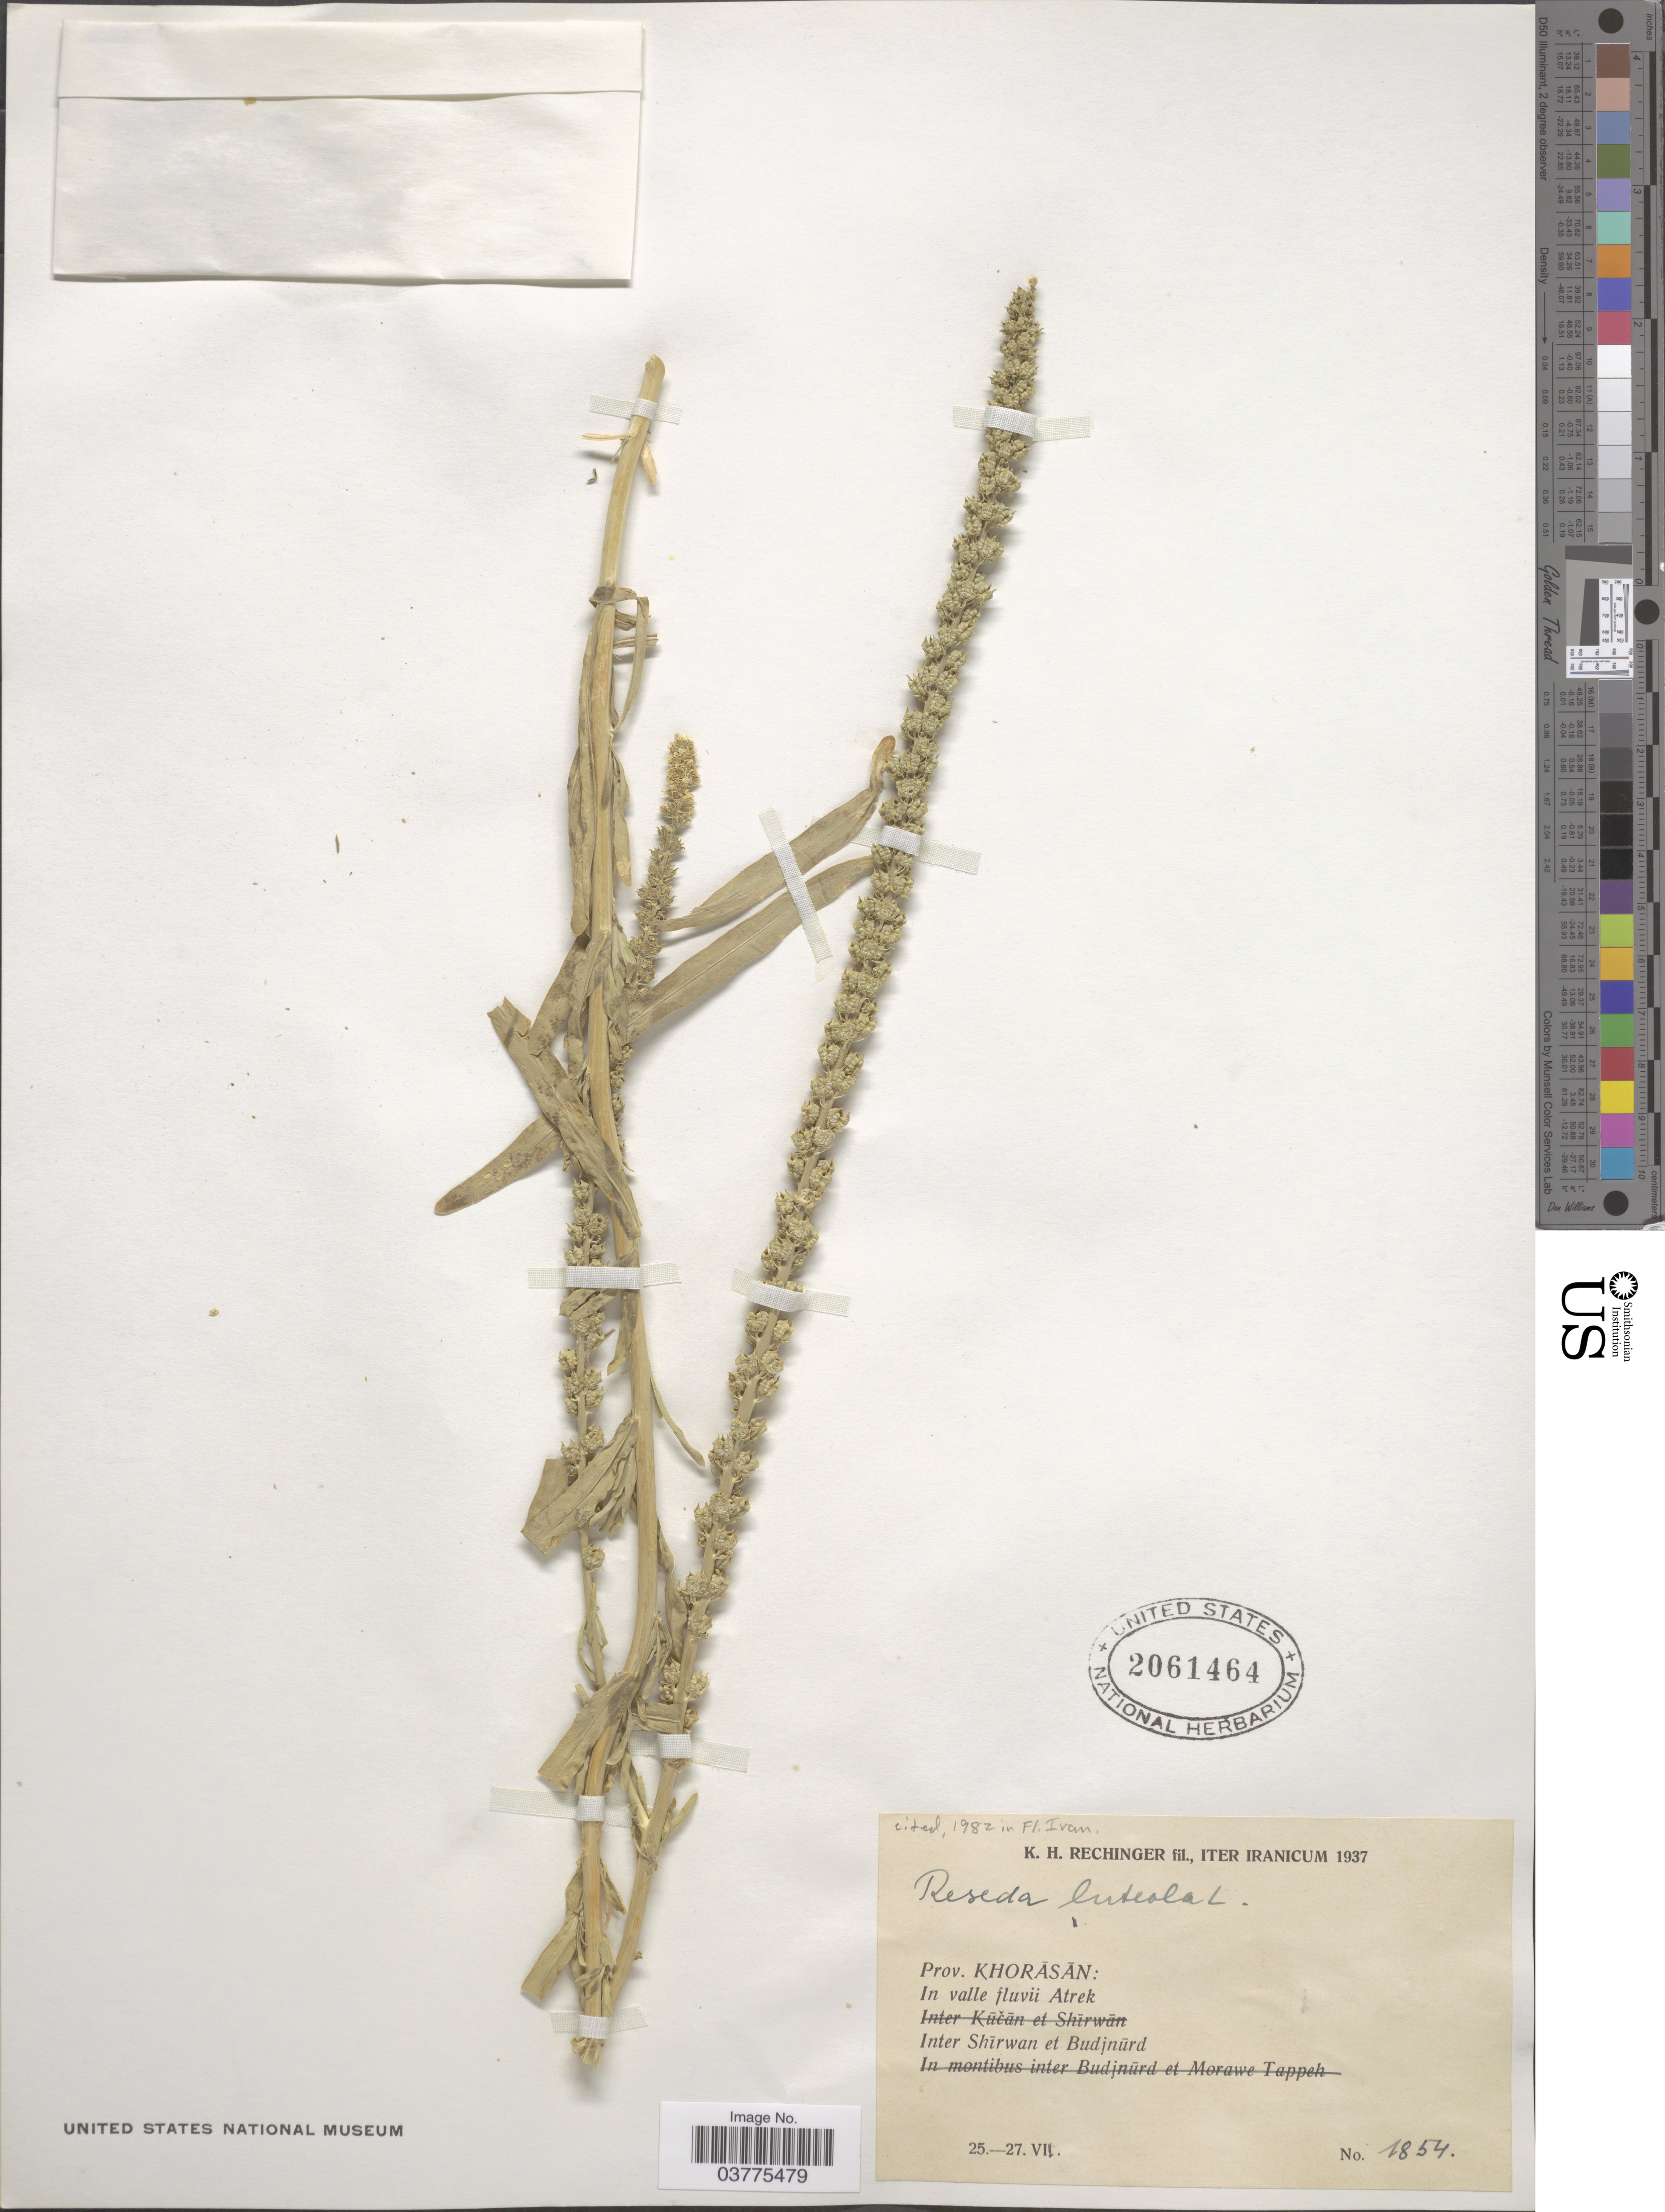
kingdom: Plantae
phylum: Tracheophyta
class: Magnoliopsida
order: Brassicales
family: Resedaceae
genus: Reseda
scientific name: Reseda luteola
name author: L.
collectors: K. H. Rechinger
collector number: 1854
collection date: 1937-07-25/1937-07-27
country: Iran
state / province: Khorasan [obsolete]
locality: Iter Uranicum. In valle fluvii Atrek. Inter Shīrwan et Budjnūrd.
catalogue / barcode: US 2061464